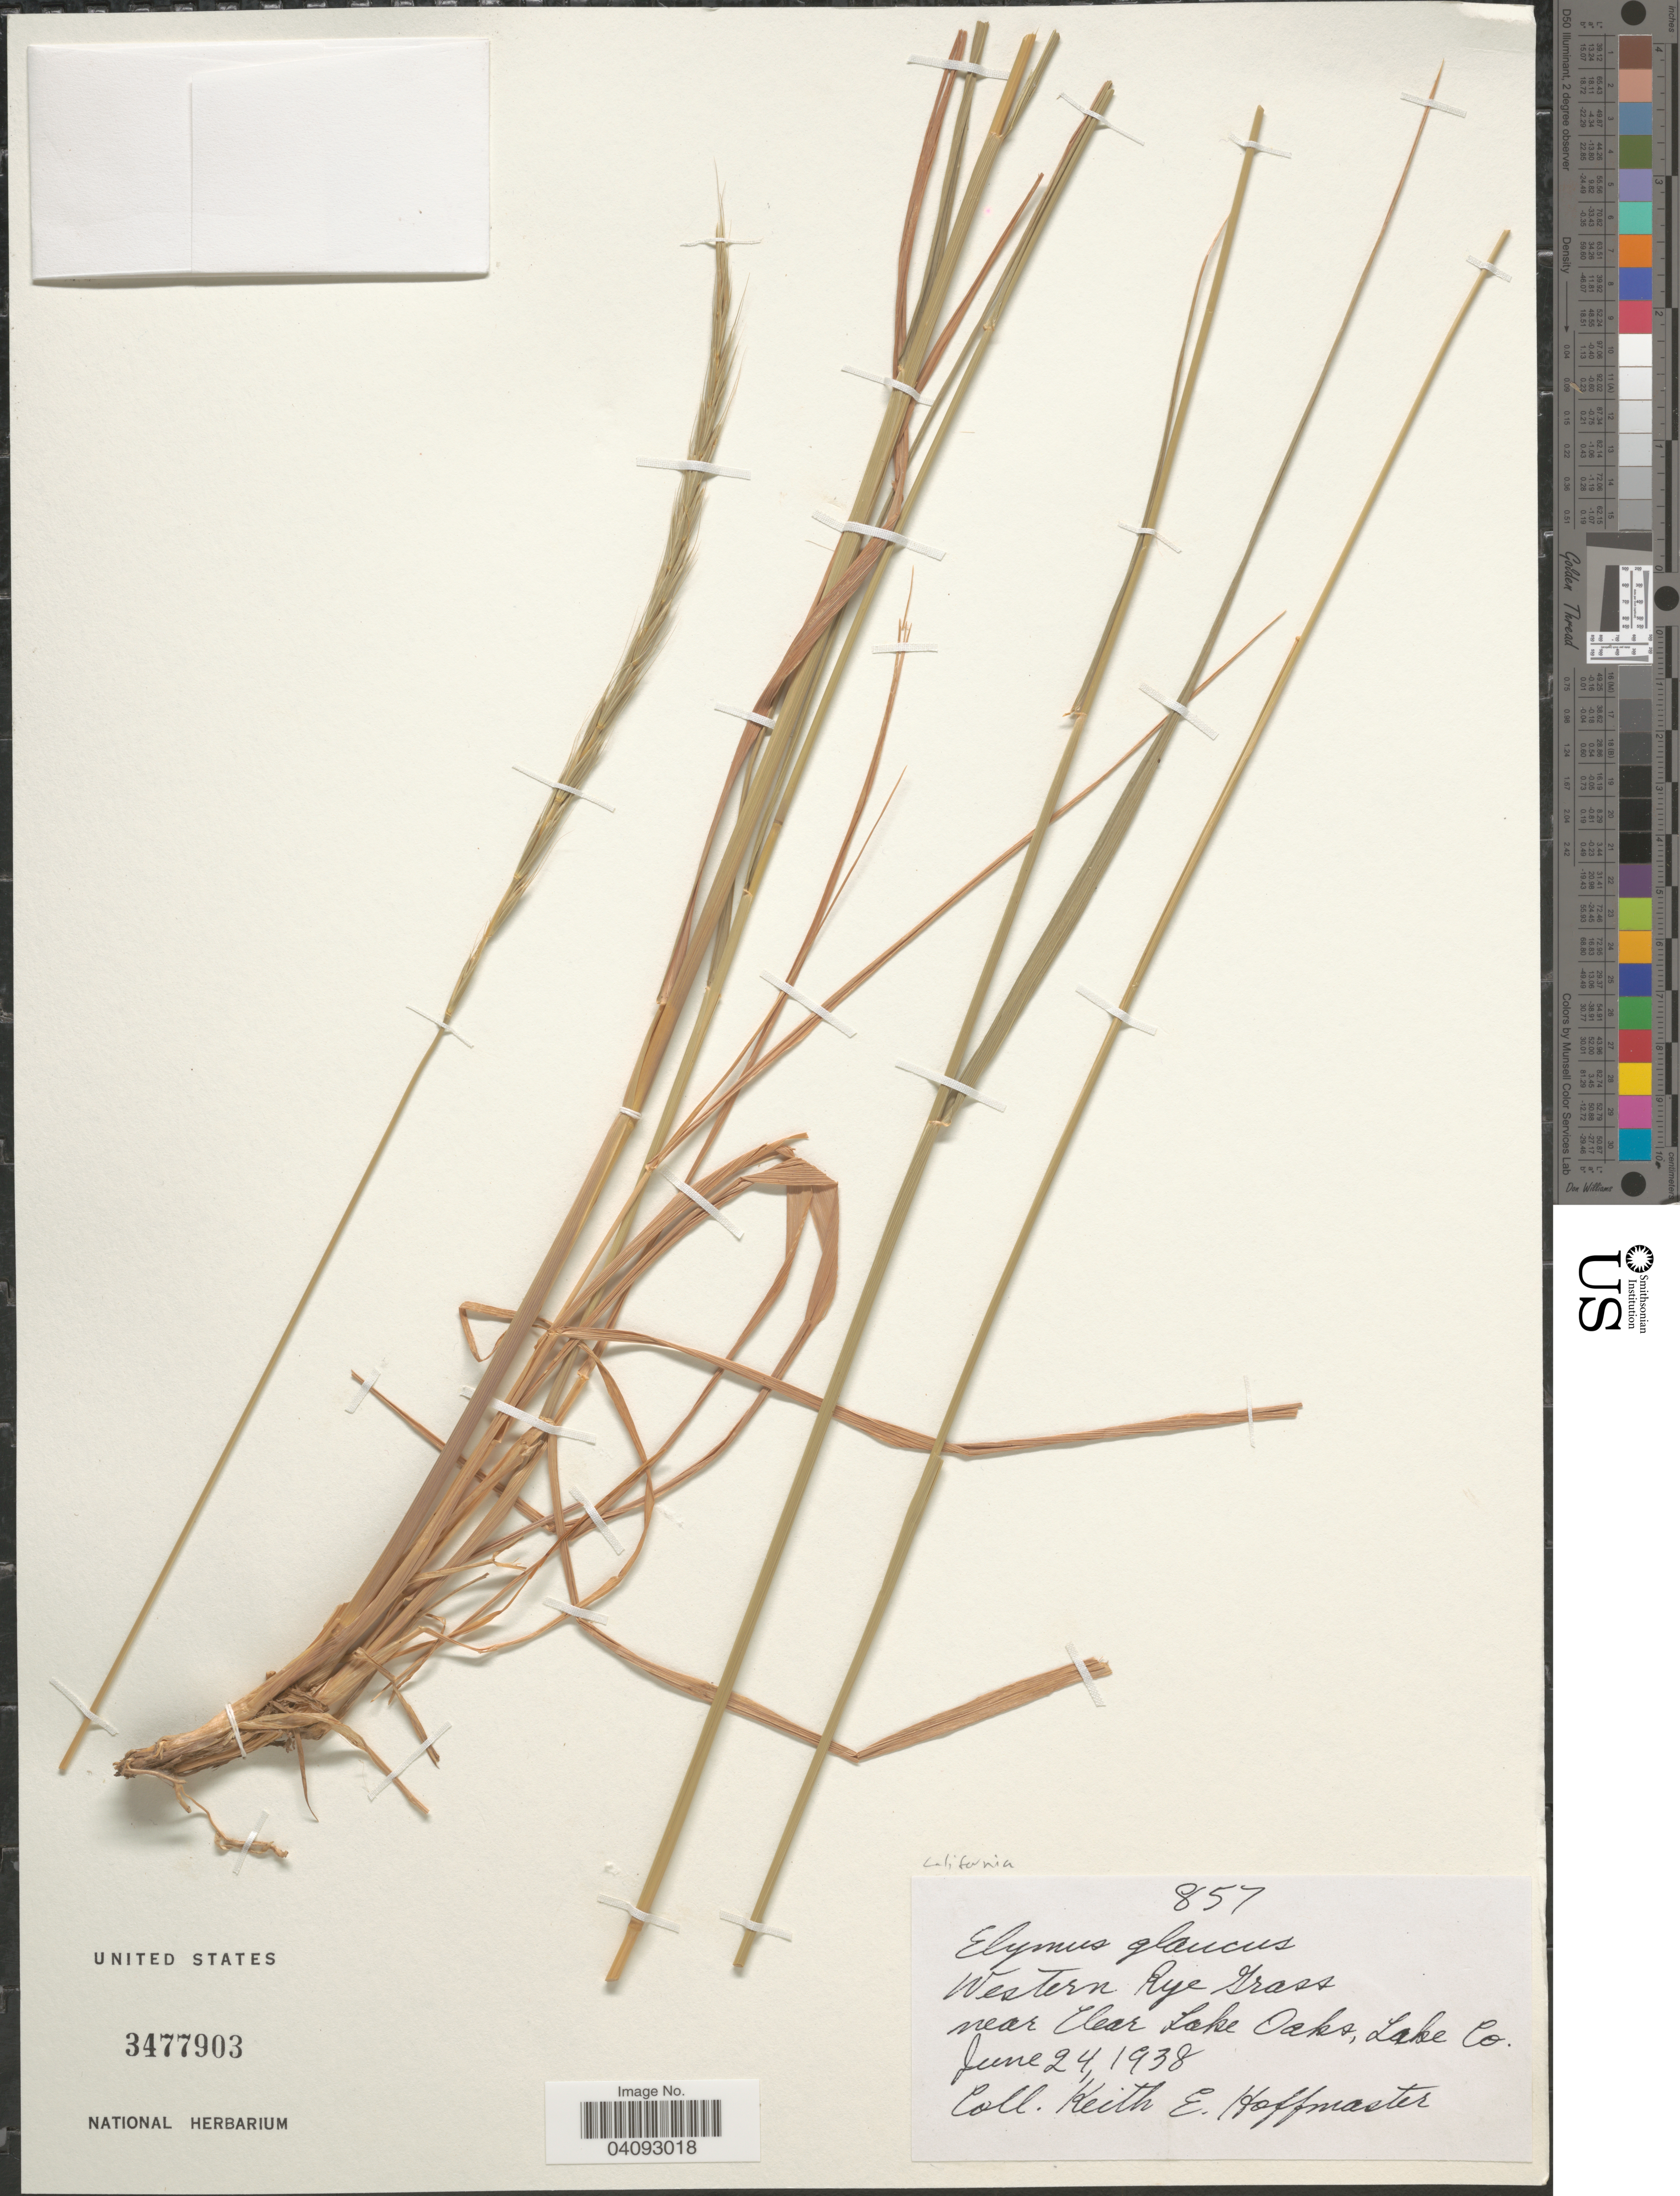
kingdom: Plantae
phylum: Tracheophyta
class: Liliopsida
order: Poales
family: Poaceae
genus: Elymus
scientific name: Elymus glaucus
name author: Buckley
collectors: K. Hoffmaster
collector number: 857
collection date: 1938-06-24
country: United States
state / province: California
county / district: Lake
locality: Western Rye Grass near Clear Lake Oaks, Lake Co.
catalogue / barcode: US 3477903